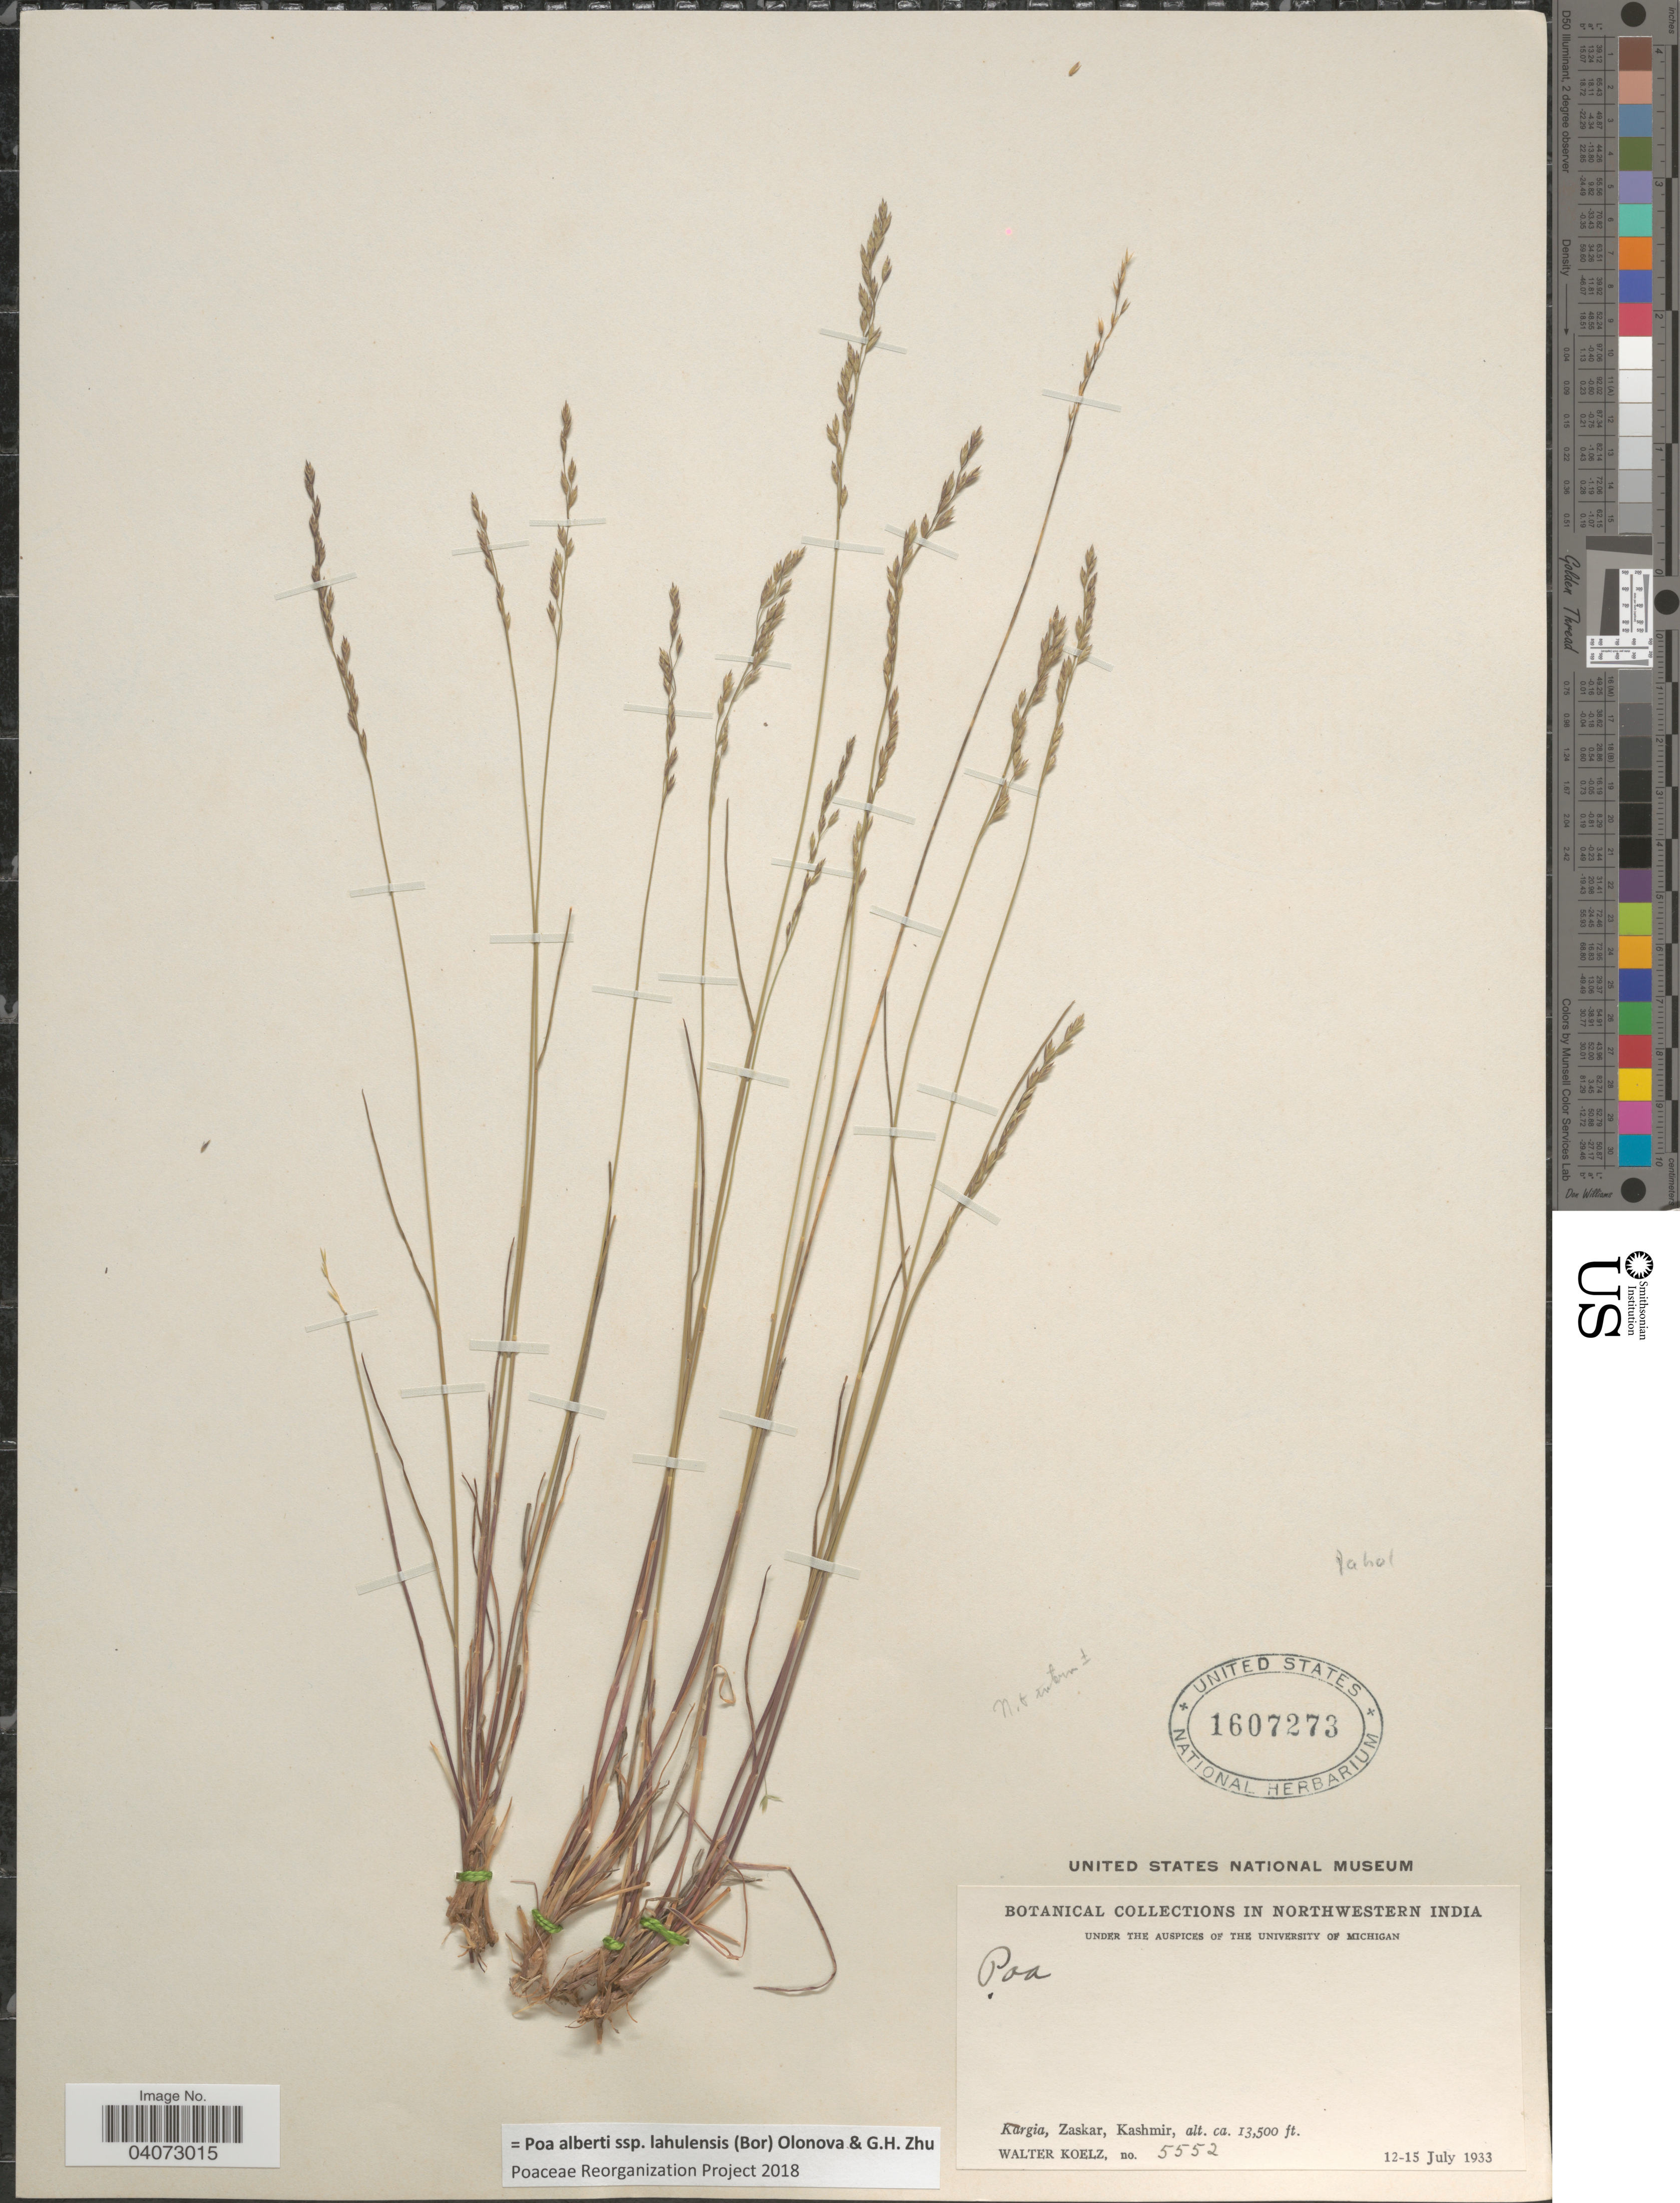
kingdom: Plantae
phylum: Tracheophyta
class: Liliopsida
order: Poales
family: Poaceae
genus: Poa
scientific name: Poa albertii subsp. lahulensis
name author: (Bor) Olonova & G.H. Zhu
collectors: W. N. Koelz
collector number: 5552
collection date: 1933-07-12/1933-07-15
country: India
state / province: Jammu and Kashmir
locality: Northwestern India. Kargia, Zaskar, Kashmir.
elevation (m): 4115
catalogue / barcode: US 1607273